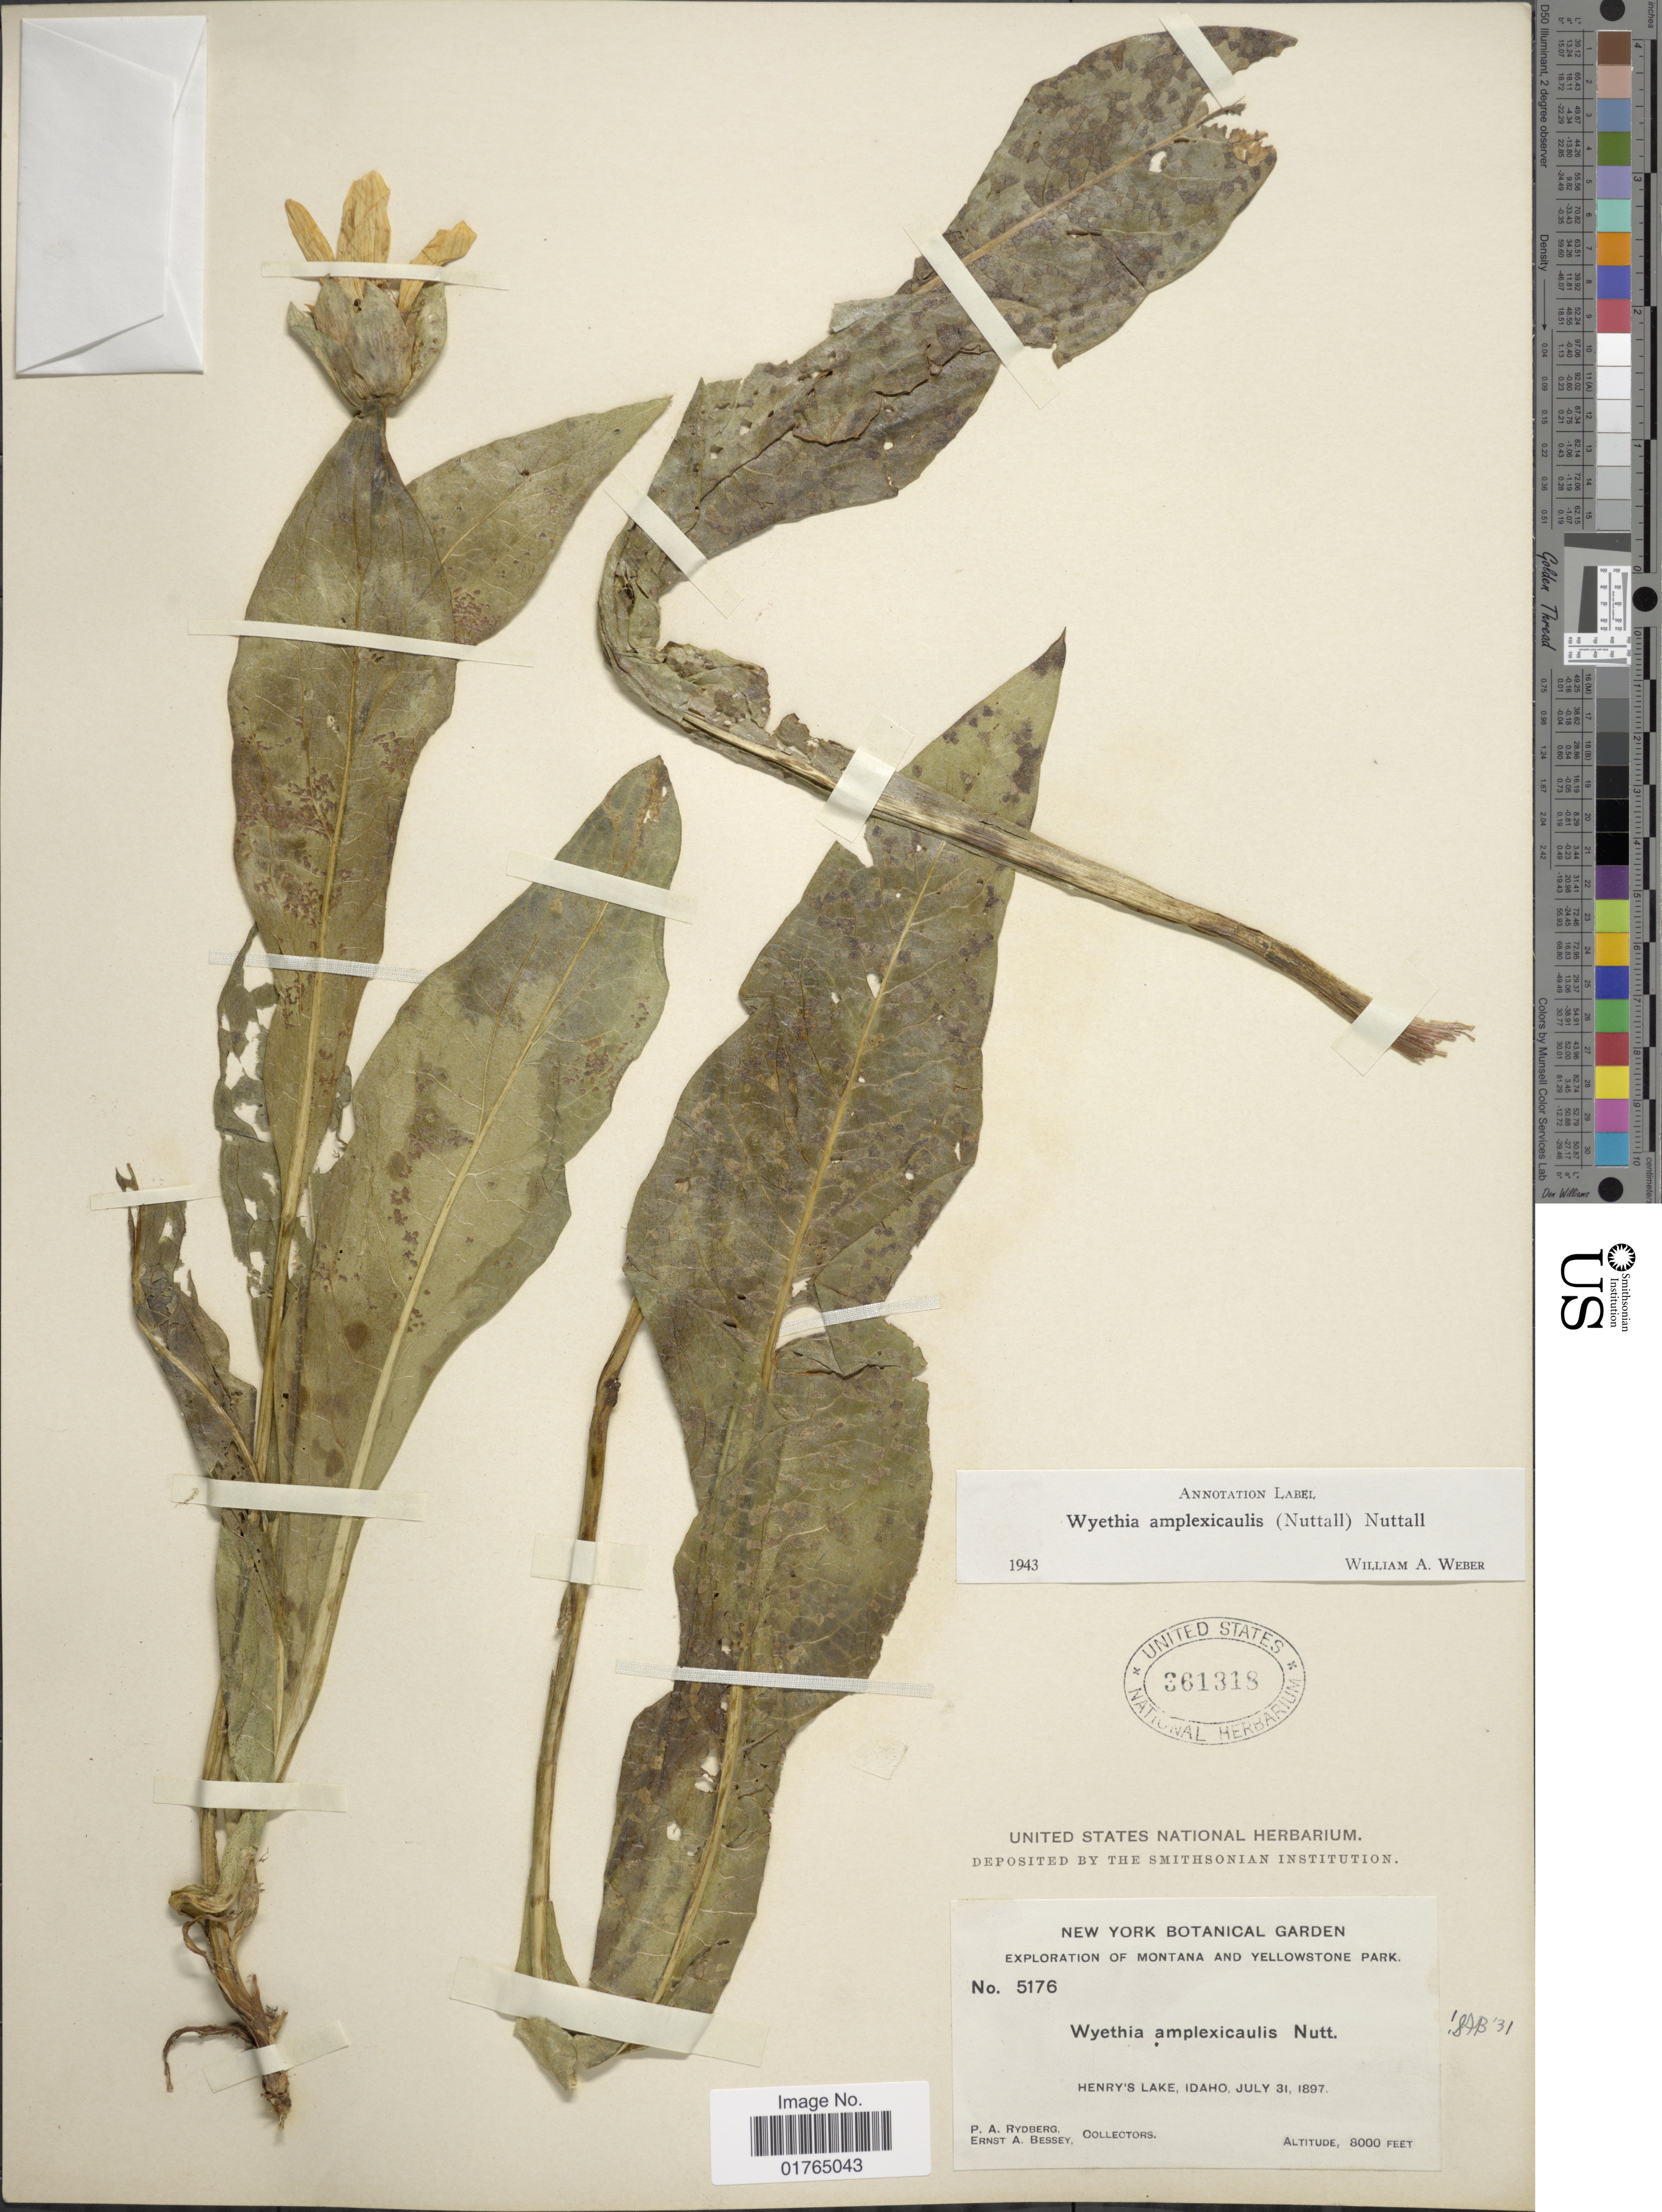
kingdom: Plantae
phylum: Tracheophyta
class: Magnoliopsida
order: Asterales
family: Asteraceae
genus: Wyethia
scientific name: Wyethia amplexicaulis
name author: Nutt.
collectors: P. A. Rydberg & E. A. Bessey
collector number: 5176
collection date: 1897-07-31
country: United States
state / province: Idaho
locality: Henry's Lake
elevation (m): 2438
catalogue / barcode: US 361318